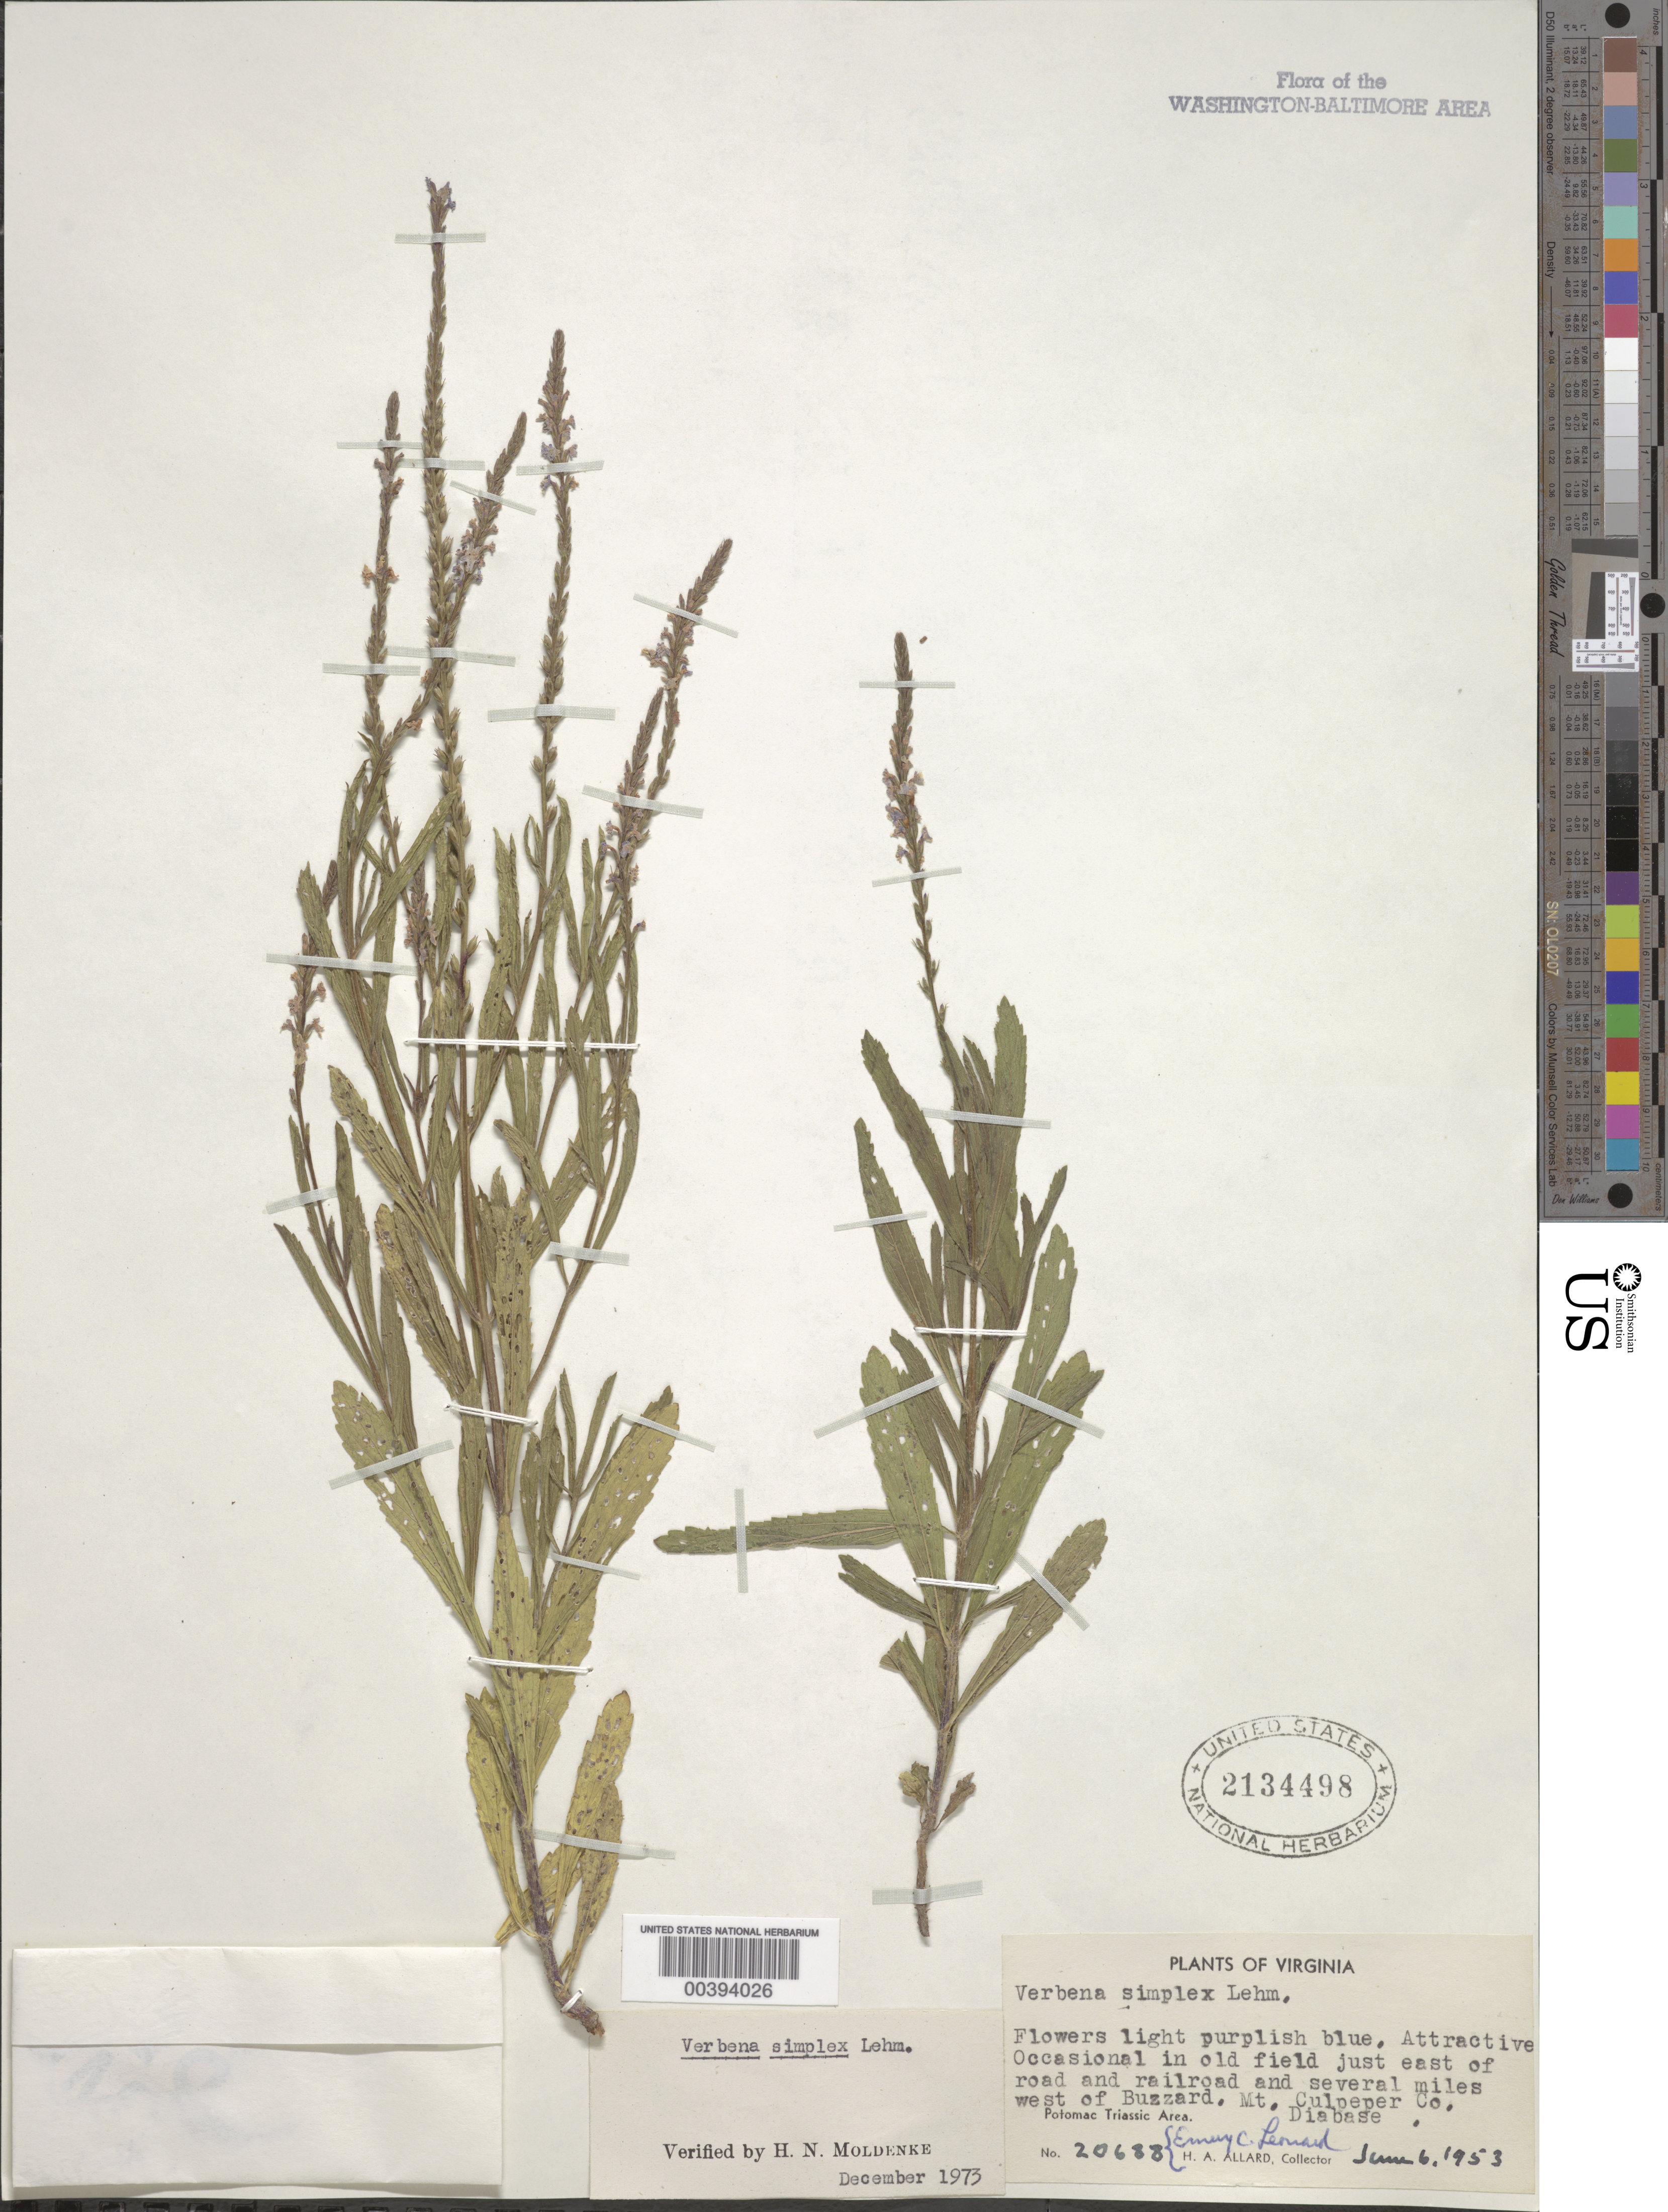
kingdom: Plantae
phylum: Tracheophyta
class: Magnoliopsida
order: Lamiales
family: Verbenaceae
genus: Verbena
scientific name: Verbena simplex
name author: F. Lehm.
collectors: E. C. Leonard & H. A. Allard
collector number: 20688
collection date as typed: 06 Jun 1953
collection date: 1953-06-06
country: United States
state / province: Virginia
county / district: Culpeper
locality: West of Buzzard Mountain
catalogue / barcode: US 2134498